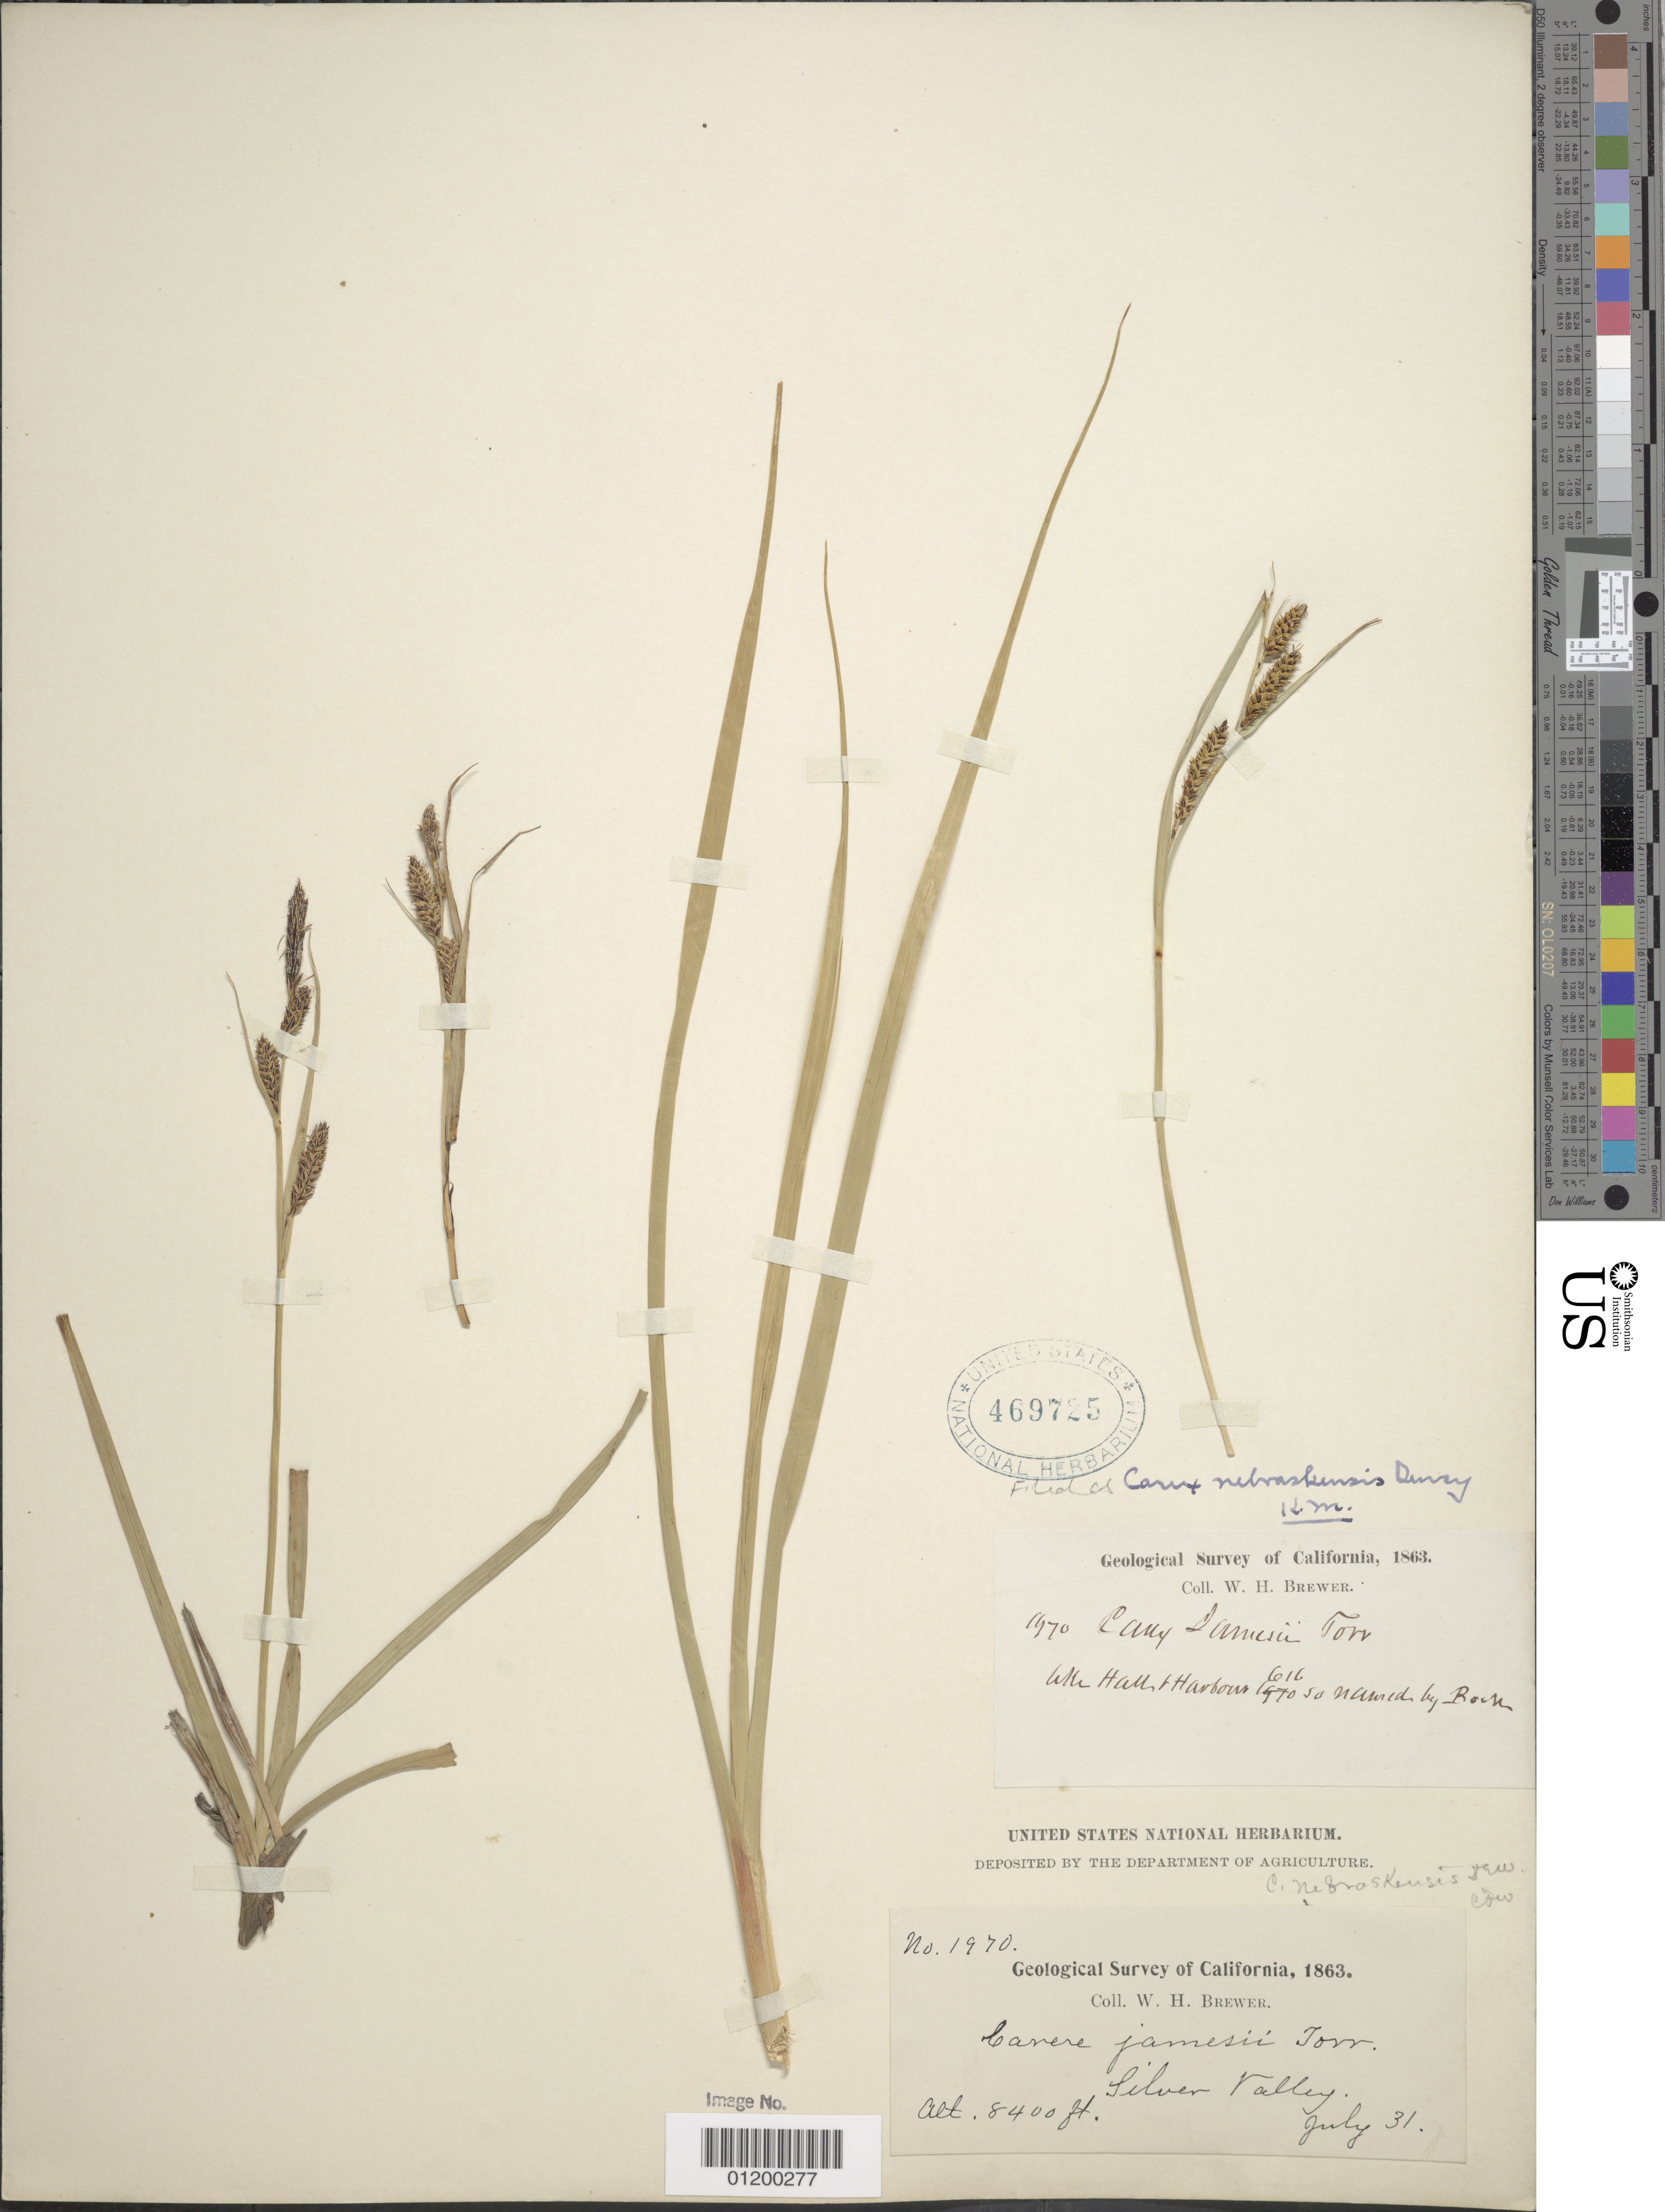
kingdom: Plantae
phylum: Tracheophyta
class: Liliopsida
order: Poales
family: Cyperaceae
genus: Carex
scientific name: Carex nebrascensis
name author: Dewey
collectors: W. H. Brewer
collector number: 1970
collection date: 1863-07-31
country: United States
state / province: California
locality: Silver Valley.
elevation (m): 2560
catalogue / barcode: US 469725